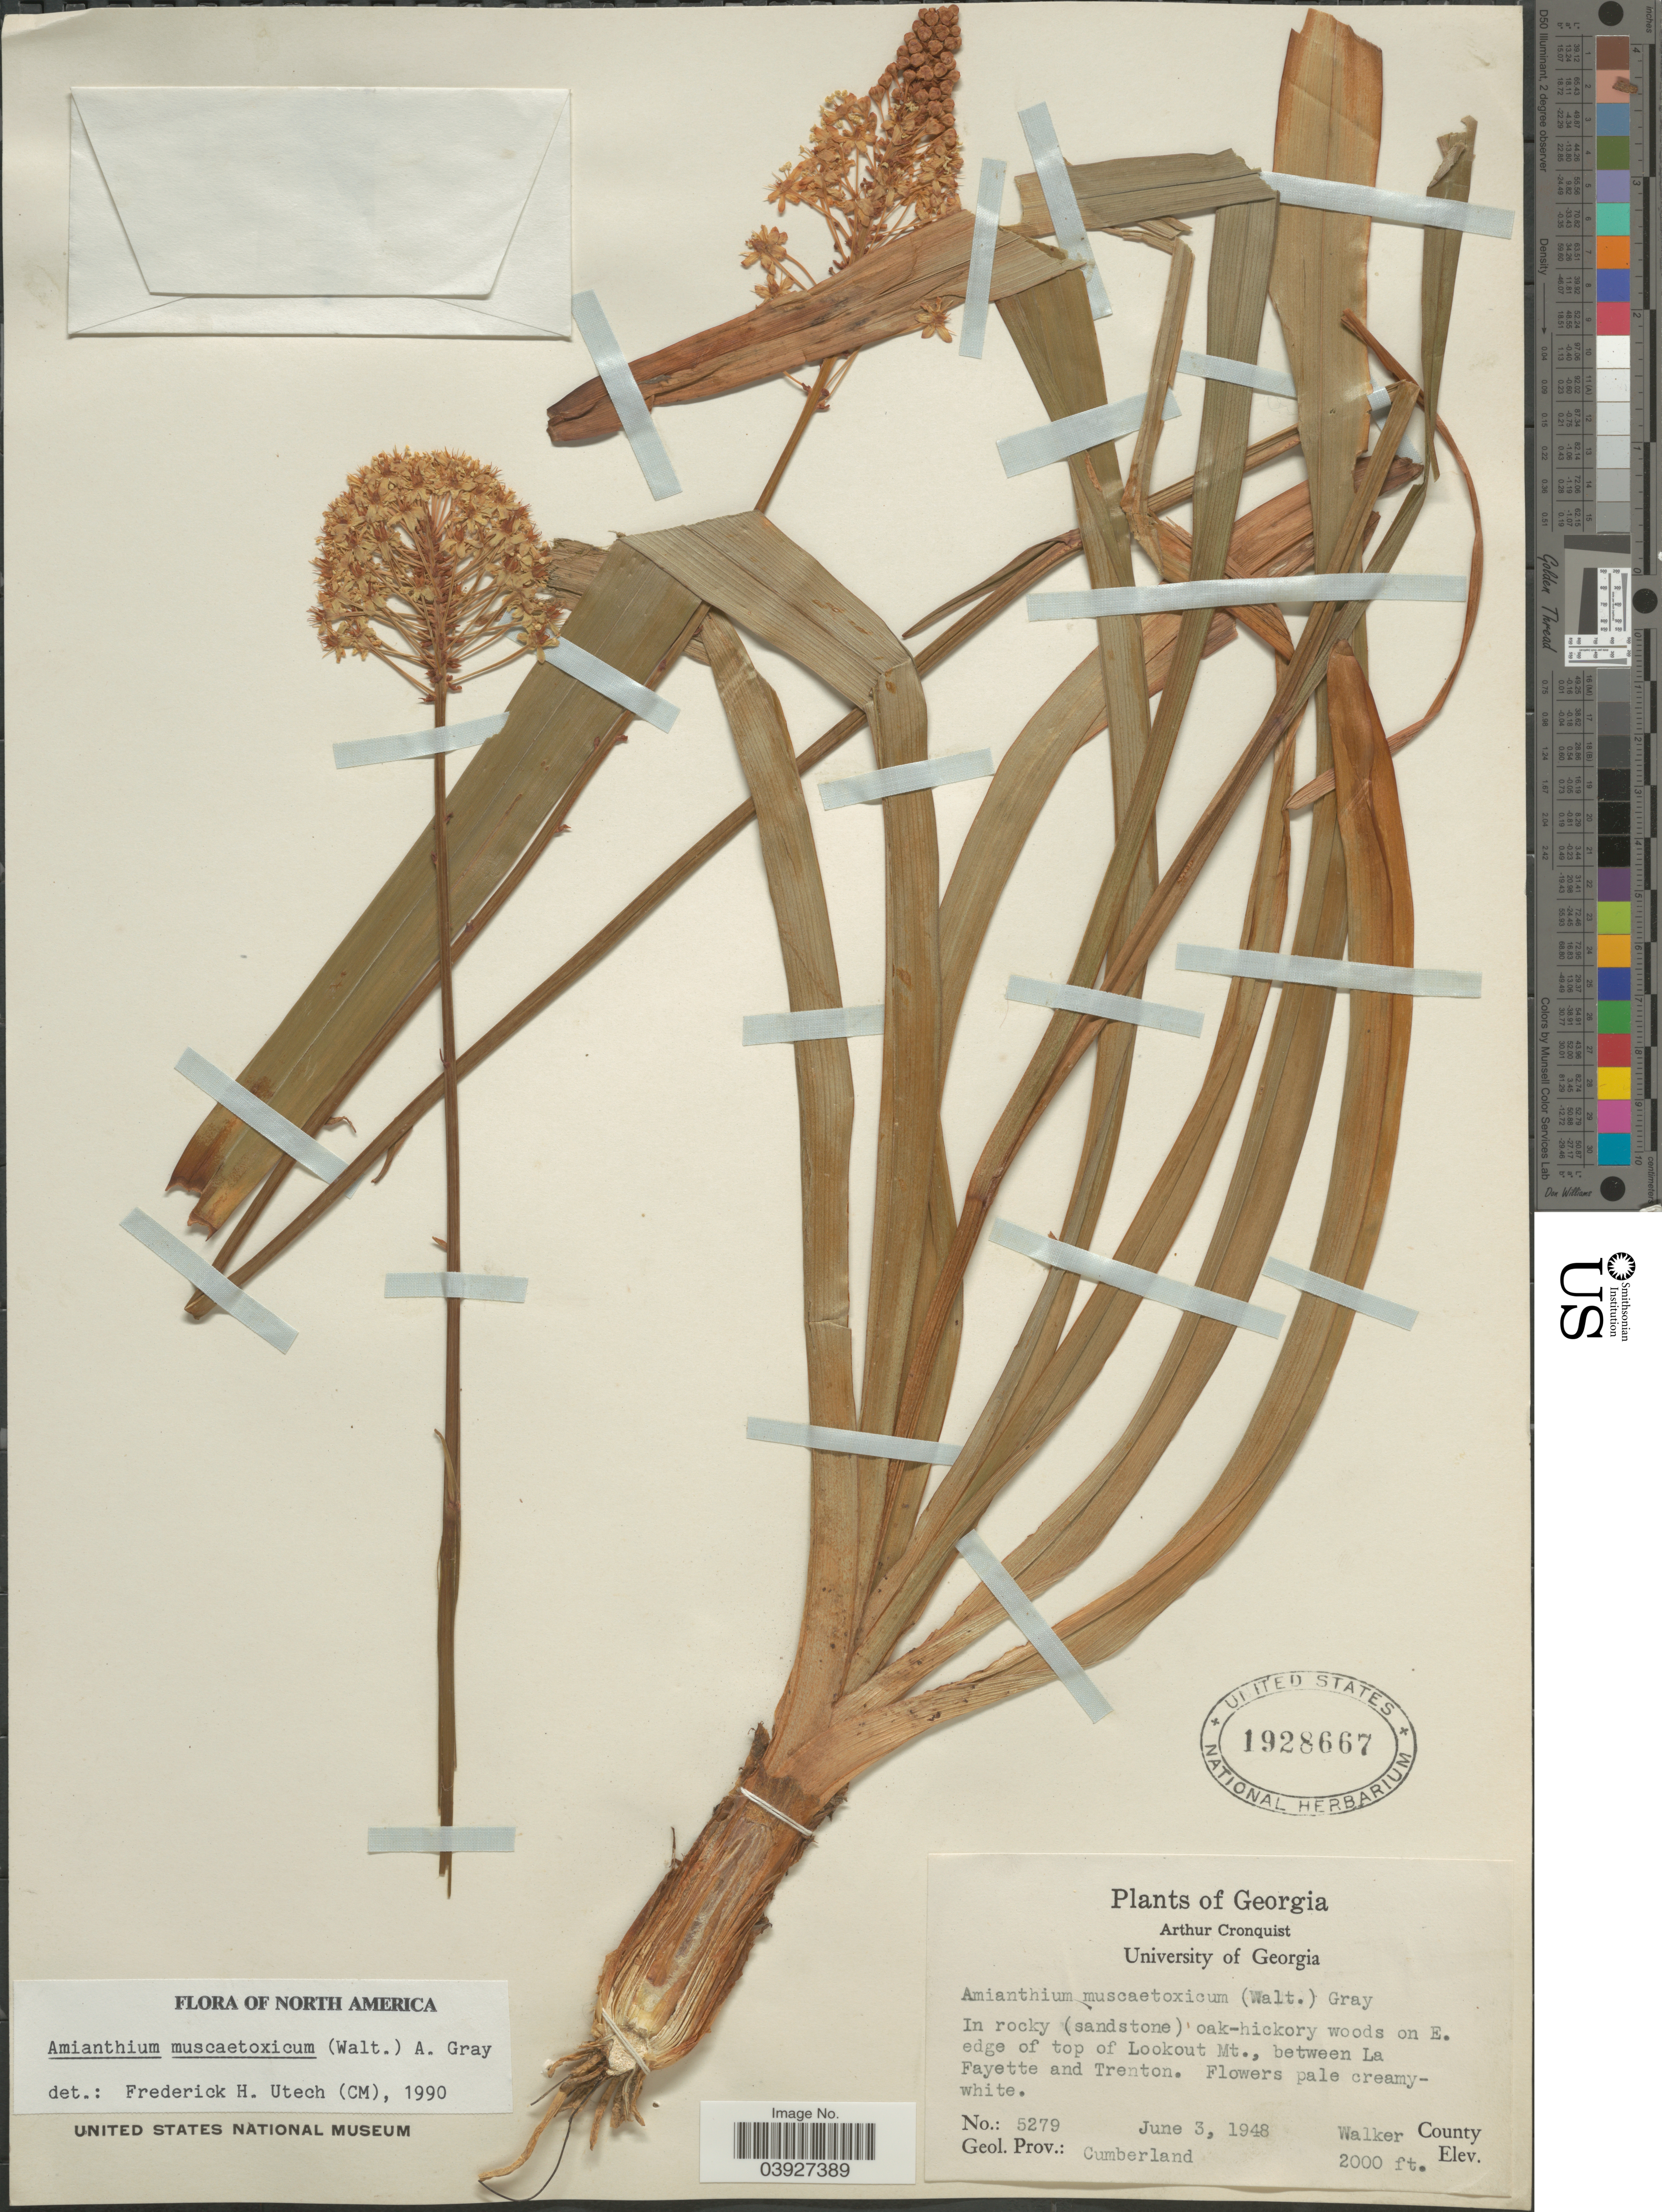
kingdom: Plantae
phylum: Tracheophyta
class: Liliopsida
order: Liliales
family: Melanthiaceae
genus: Amianthium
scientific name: Amianthium muscitoxicum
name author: (Walter) A. Gray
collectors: A. J. Cronquist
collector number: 5279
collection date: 1948-06-03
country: United States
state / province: Georgia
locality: Woods on E. edge of top of Lookout Mt., between La Fayette and Trenton. Walker County. Geol. Prov.: Cumberland.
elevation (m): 610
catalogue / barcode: US 1928667